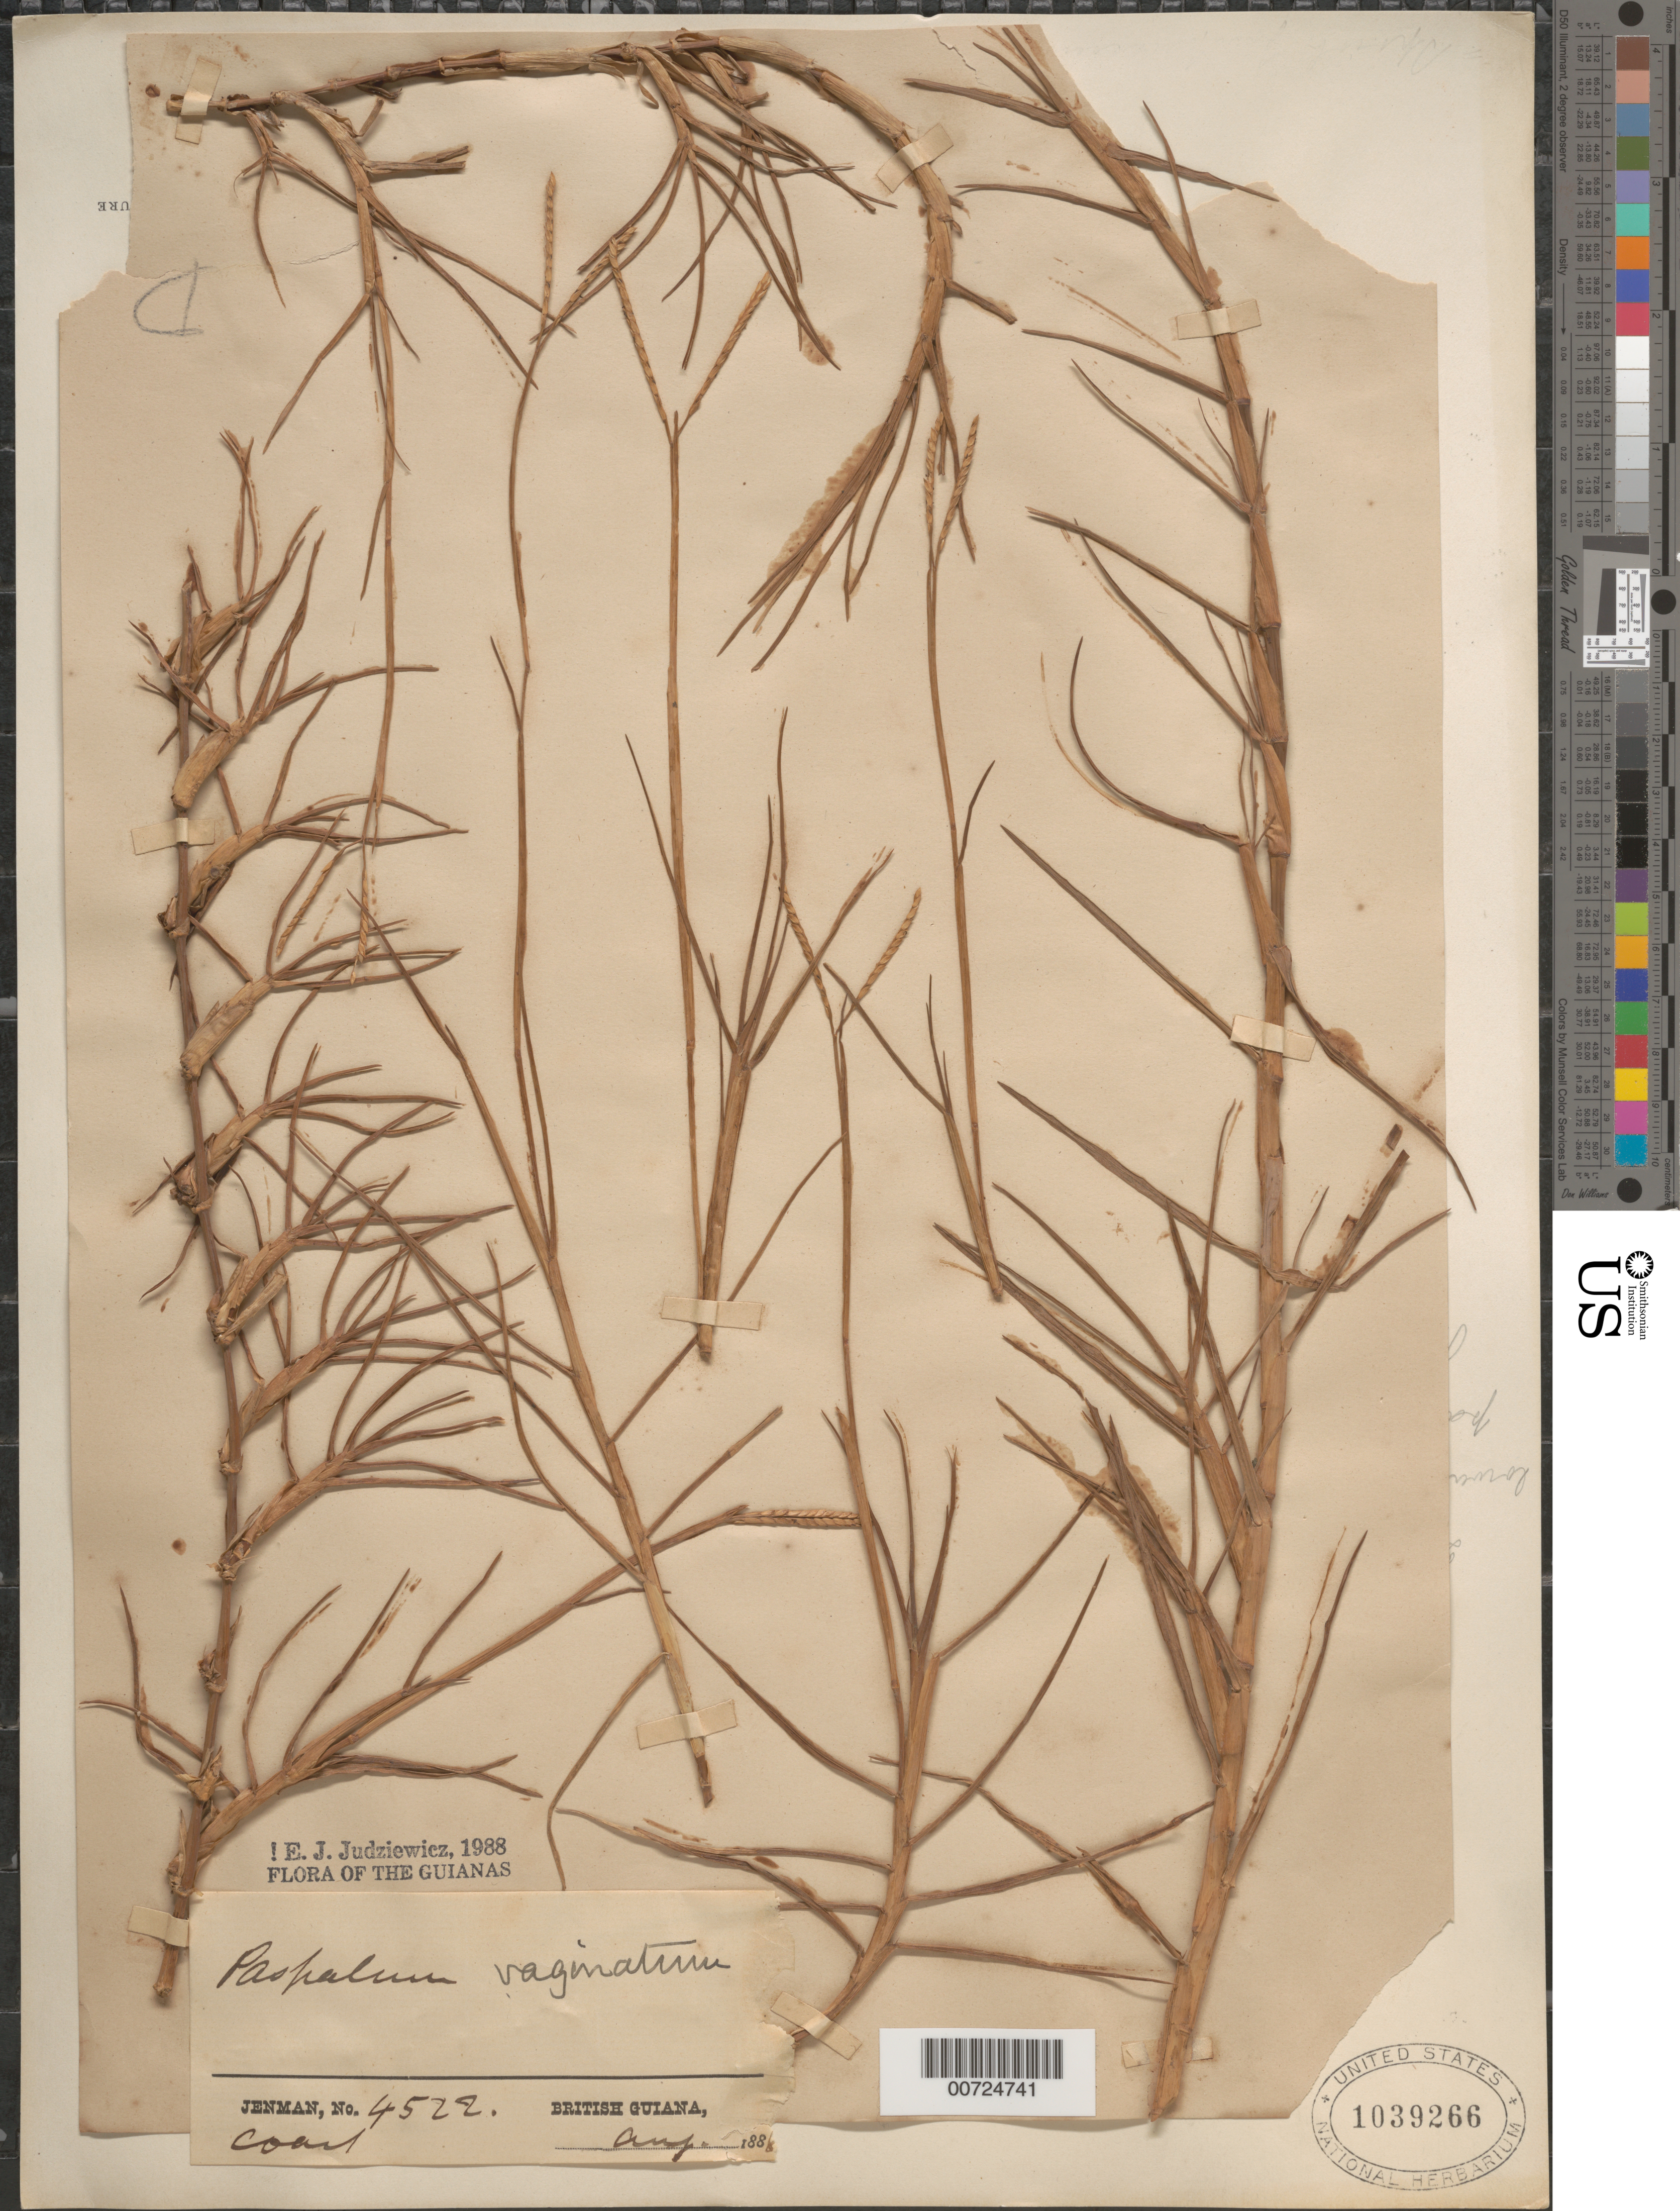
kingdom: Plantae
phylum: Tracheophyta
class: Liliopsida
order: Poales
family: Poaceae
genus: Paspalum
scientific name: Paspalum vaginatum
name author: Sw.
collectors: -. Jenman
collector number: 4522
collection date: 1888-08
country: Guyana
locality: British Guiana. Coast.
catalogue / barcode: US 1039266